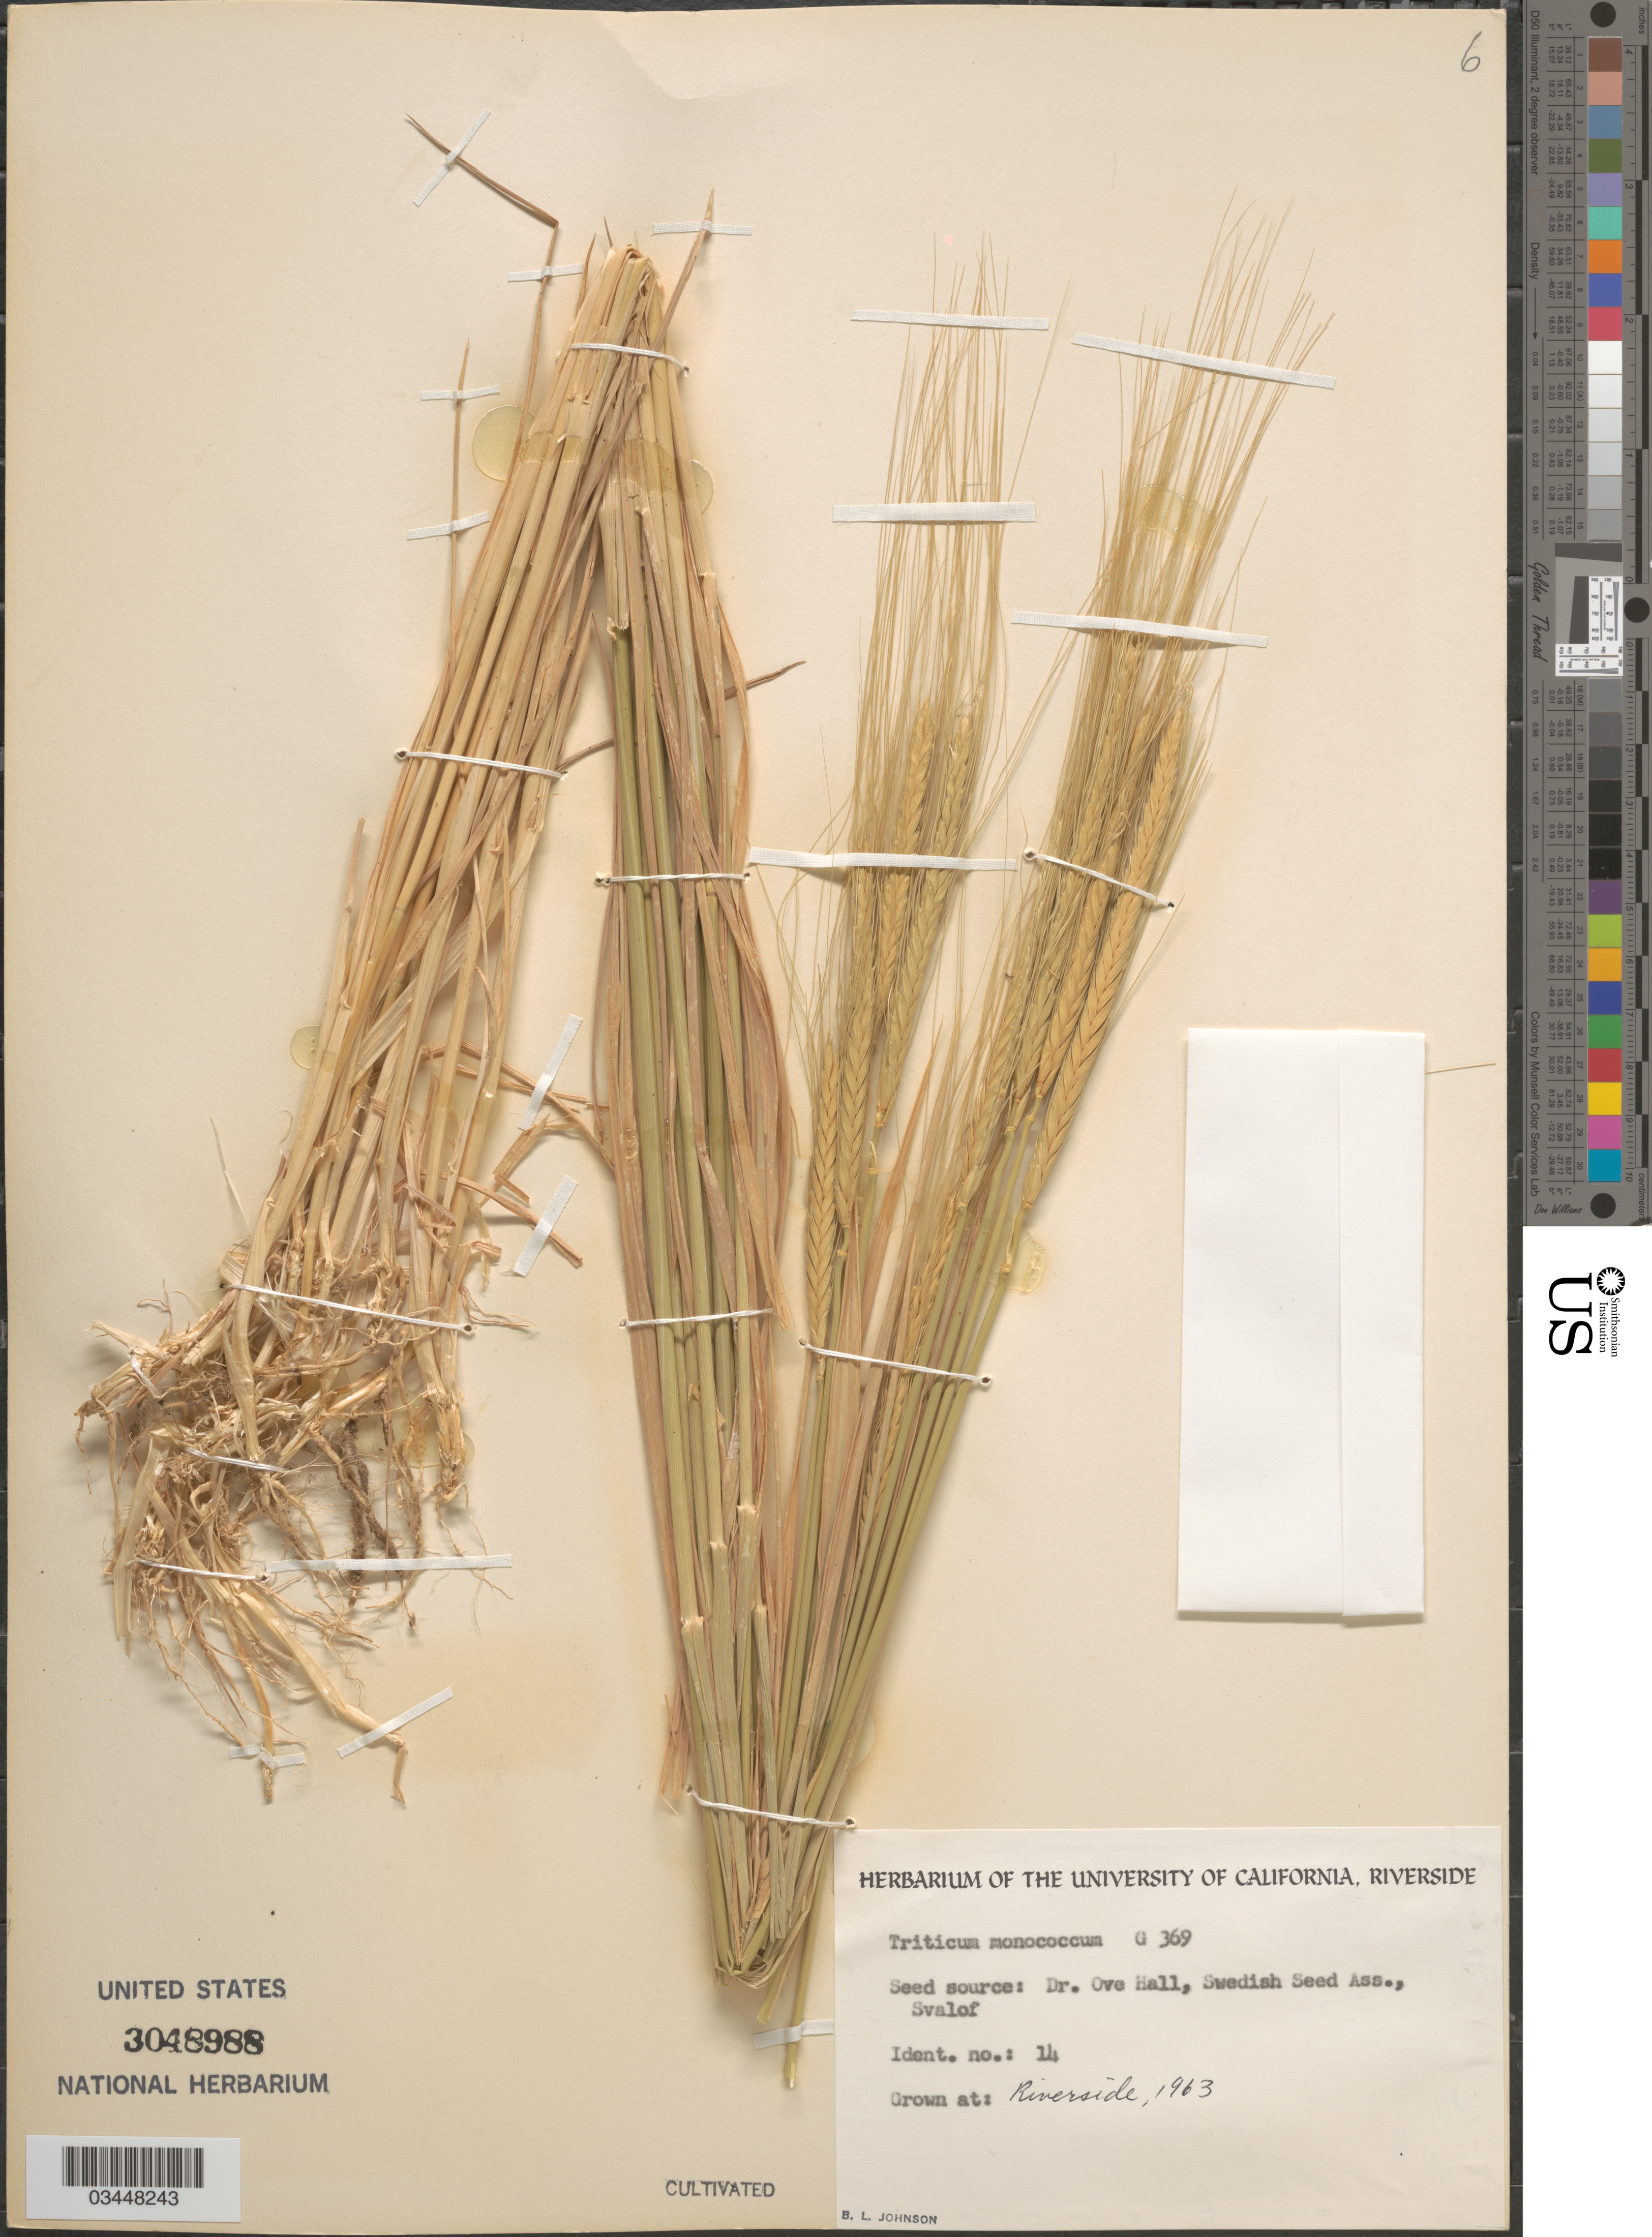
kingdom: Plantae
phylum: Tracheophyta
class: Liliopsida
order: Poales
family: Poaceae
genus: Triticum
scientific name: Triticum monococcum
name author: L.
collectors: B. Johnson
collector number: G369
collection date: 1963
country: United States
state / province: California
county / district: Riverside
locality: Riverside.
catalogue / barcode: US 3048988